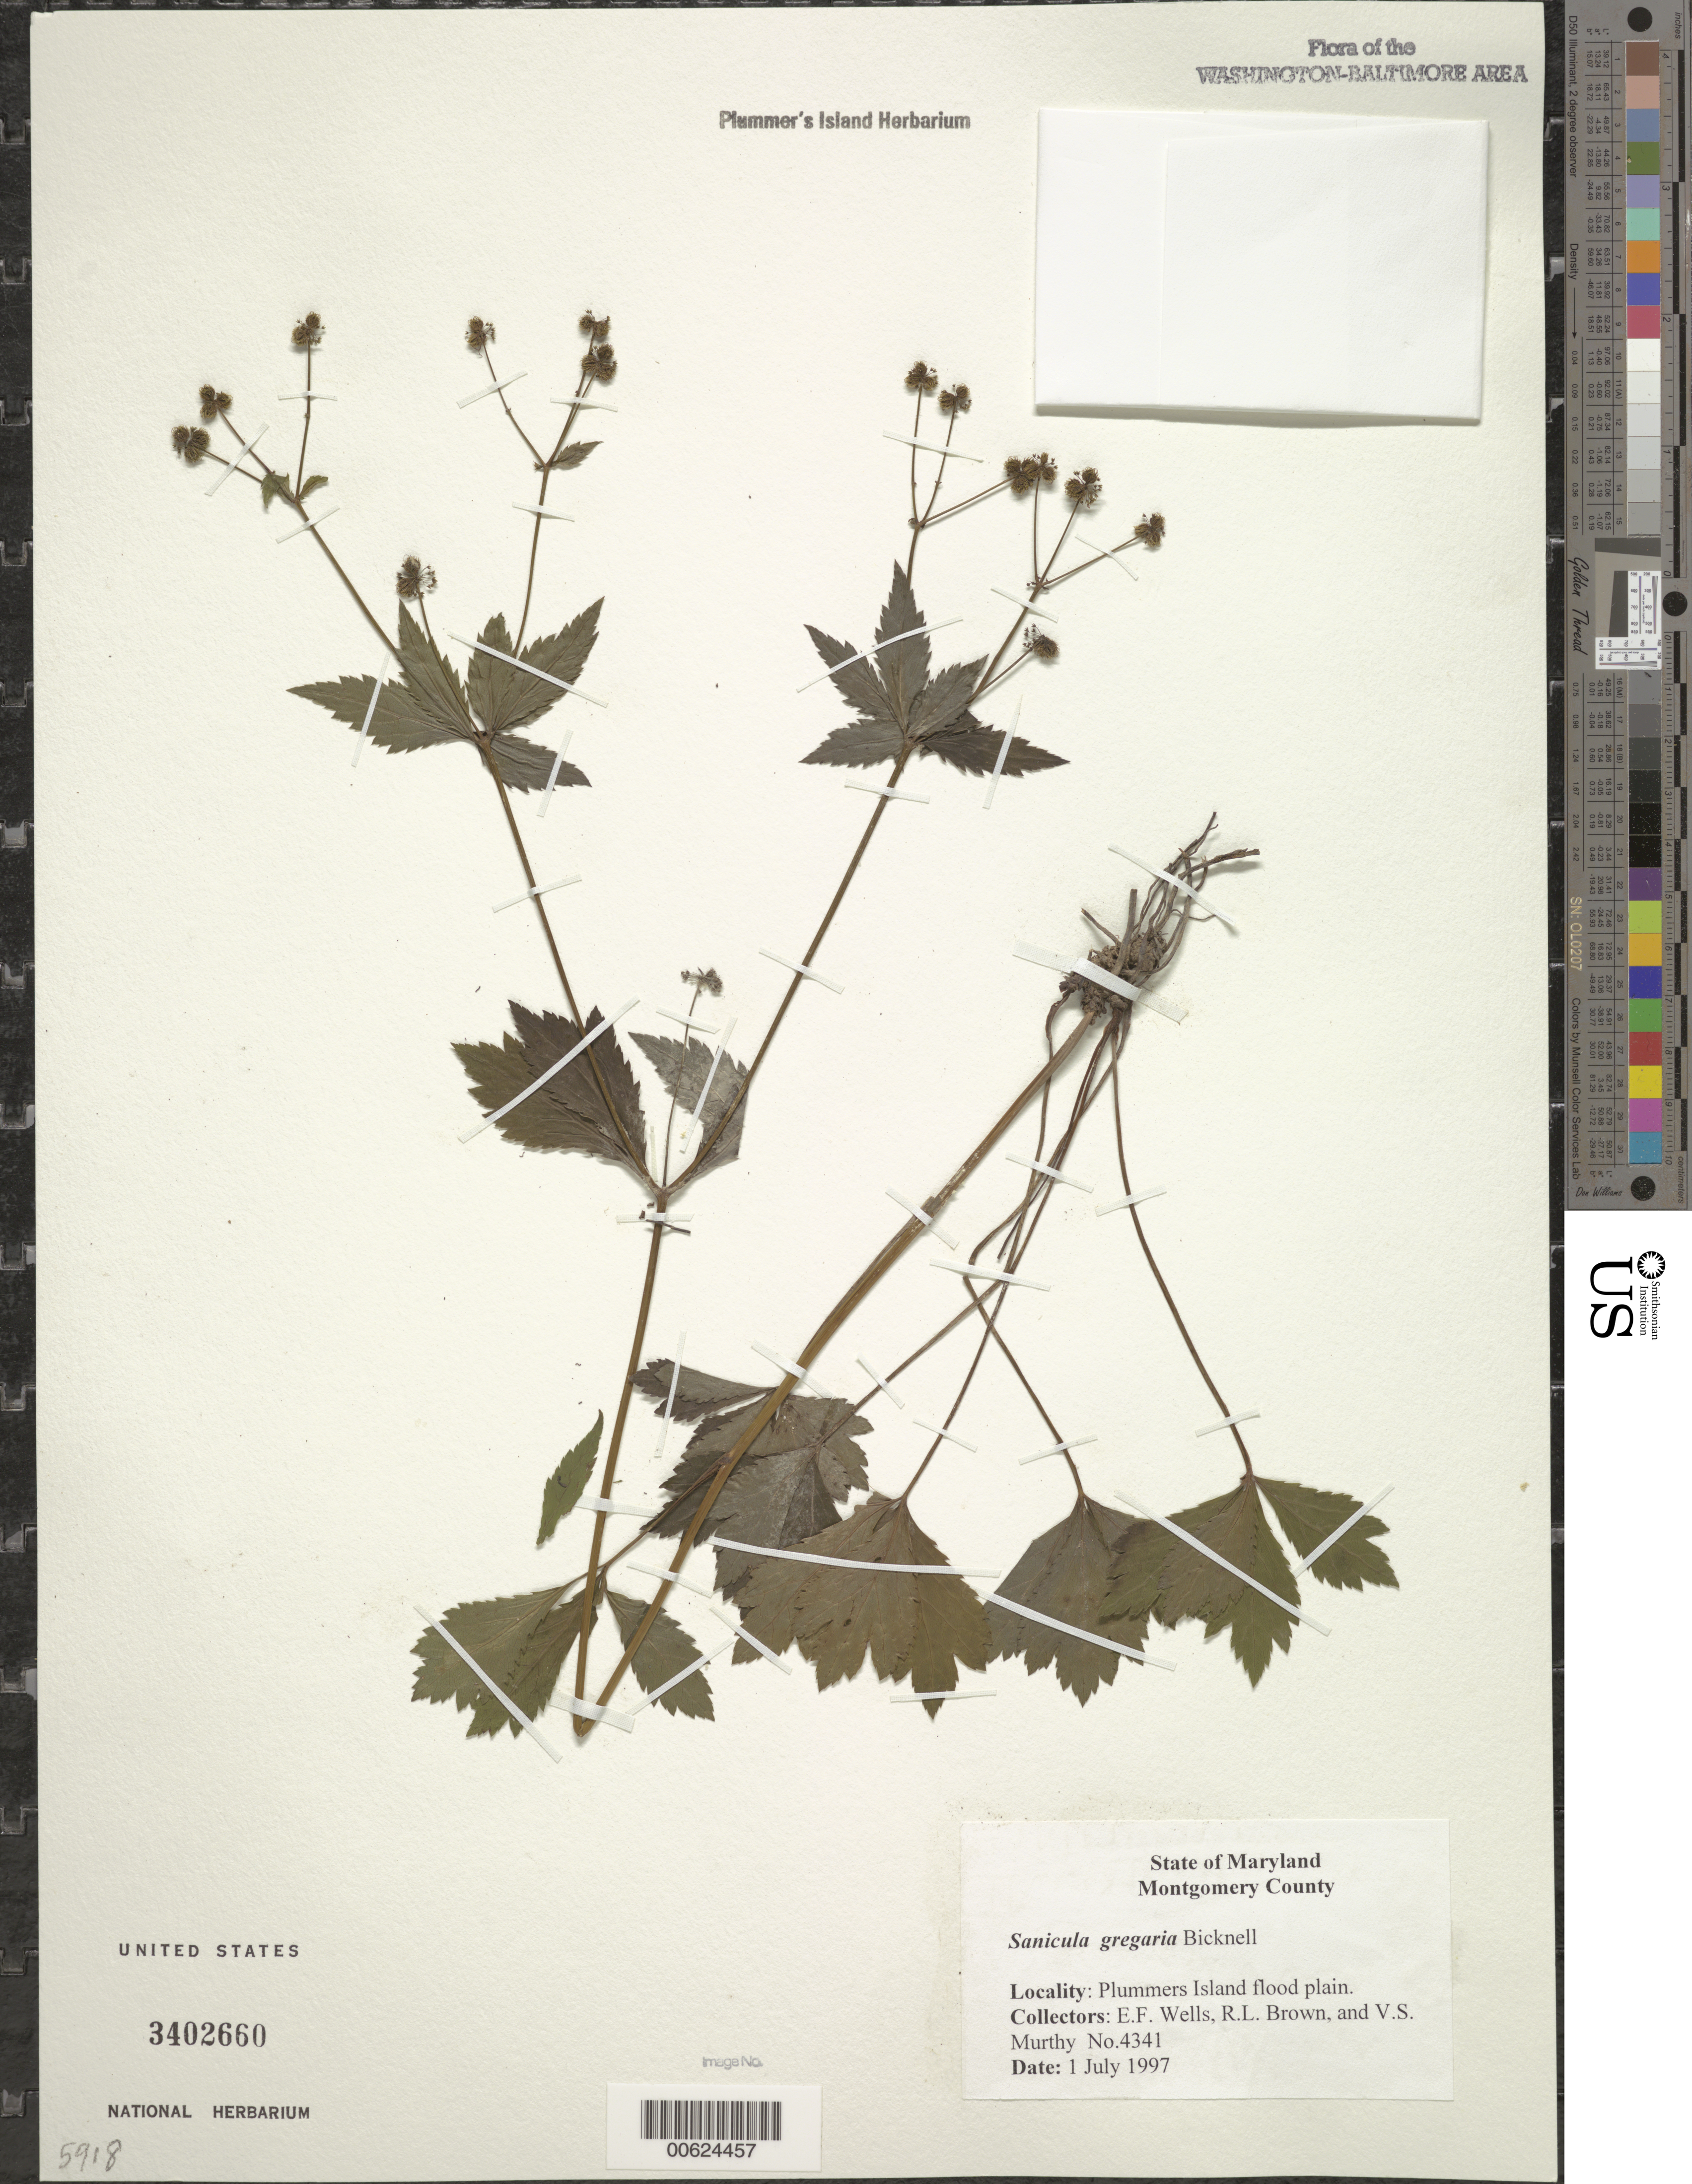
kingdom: Plantae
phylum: Tracheophyta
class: Magnoliopsida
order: Apiales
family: Apiaceae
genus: Sanicula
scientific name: Sanicula odorata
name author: (Raf.) Pryer & Phillippe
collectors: E. F. Wells, R. L. Brown & V. S. Murthy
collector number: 4341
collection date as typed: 01 Jul 1997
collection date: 1997-07-01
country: United States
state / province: Maryland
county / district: Montgomery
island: Plummers Island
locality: Flood plain of Plummers Island Plummers Island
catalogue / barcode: US 3402660